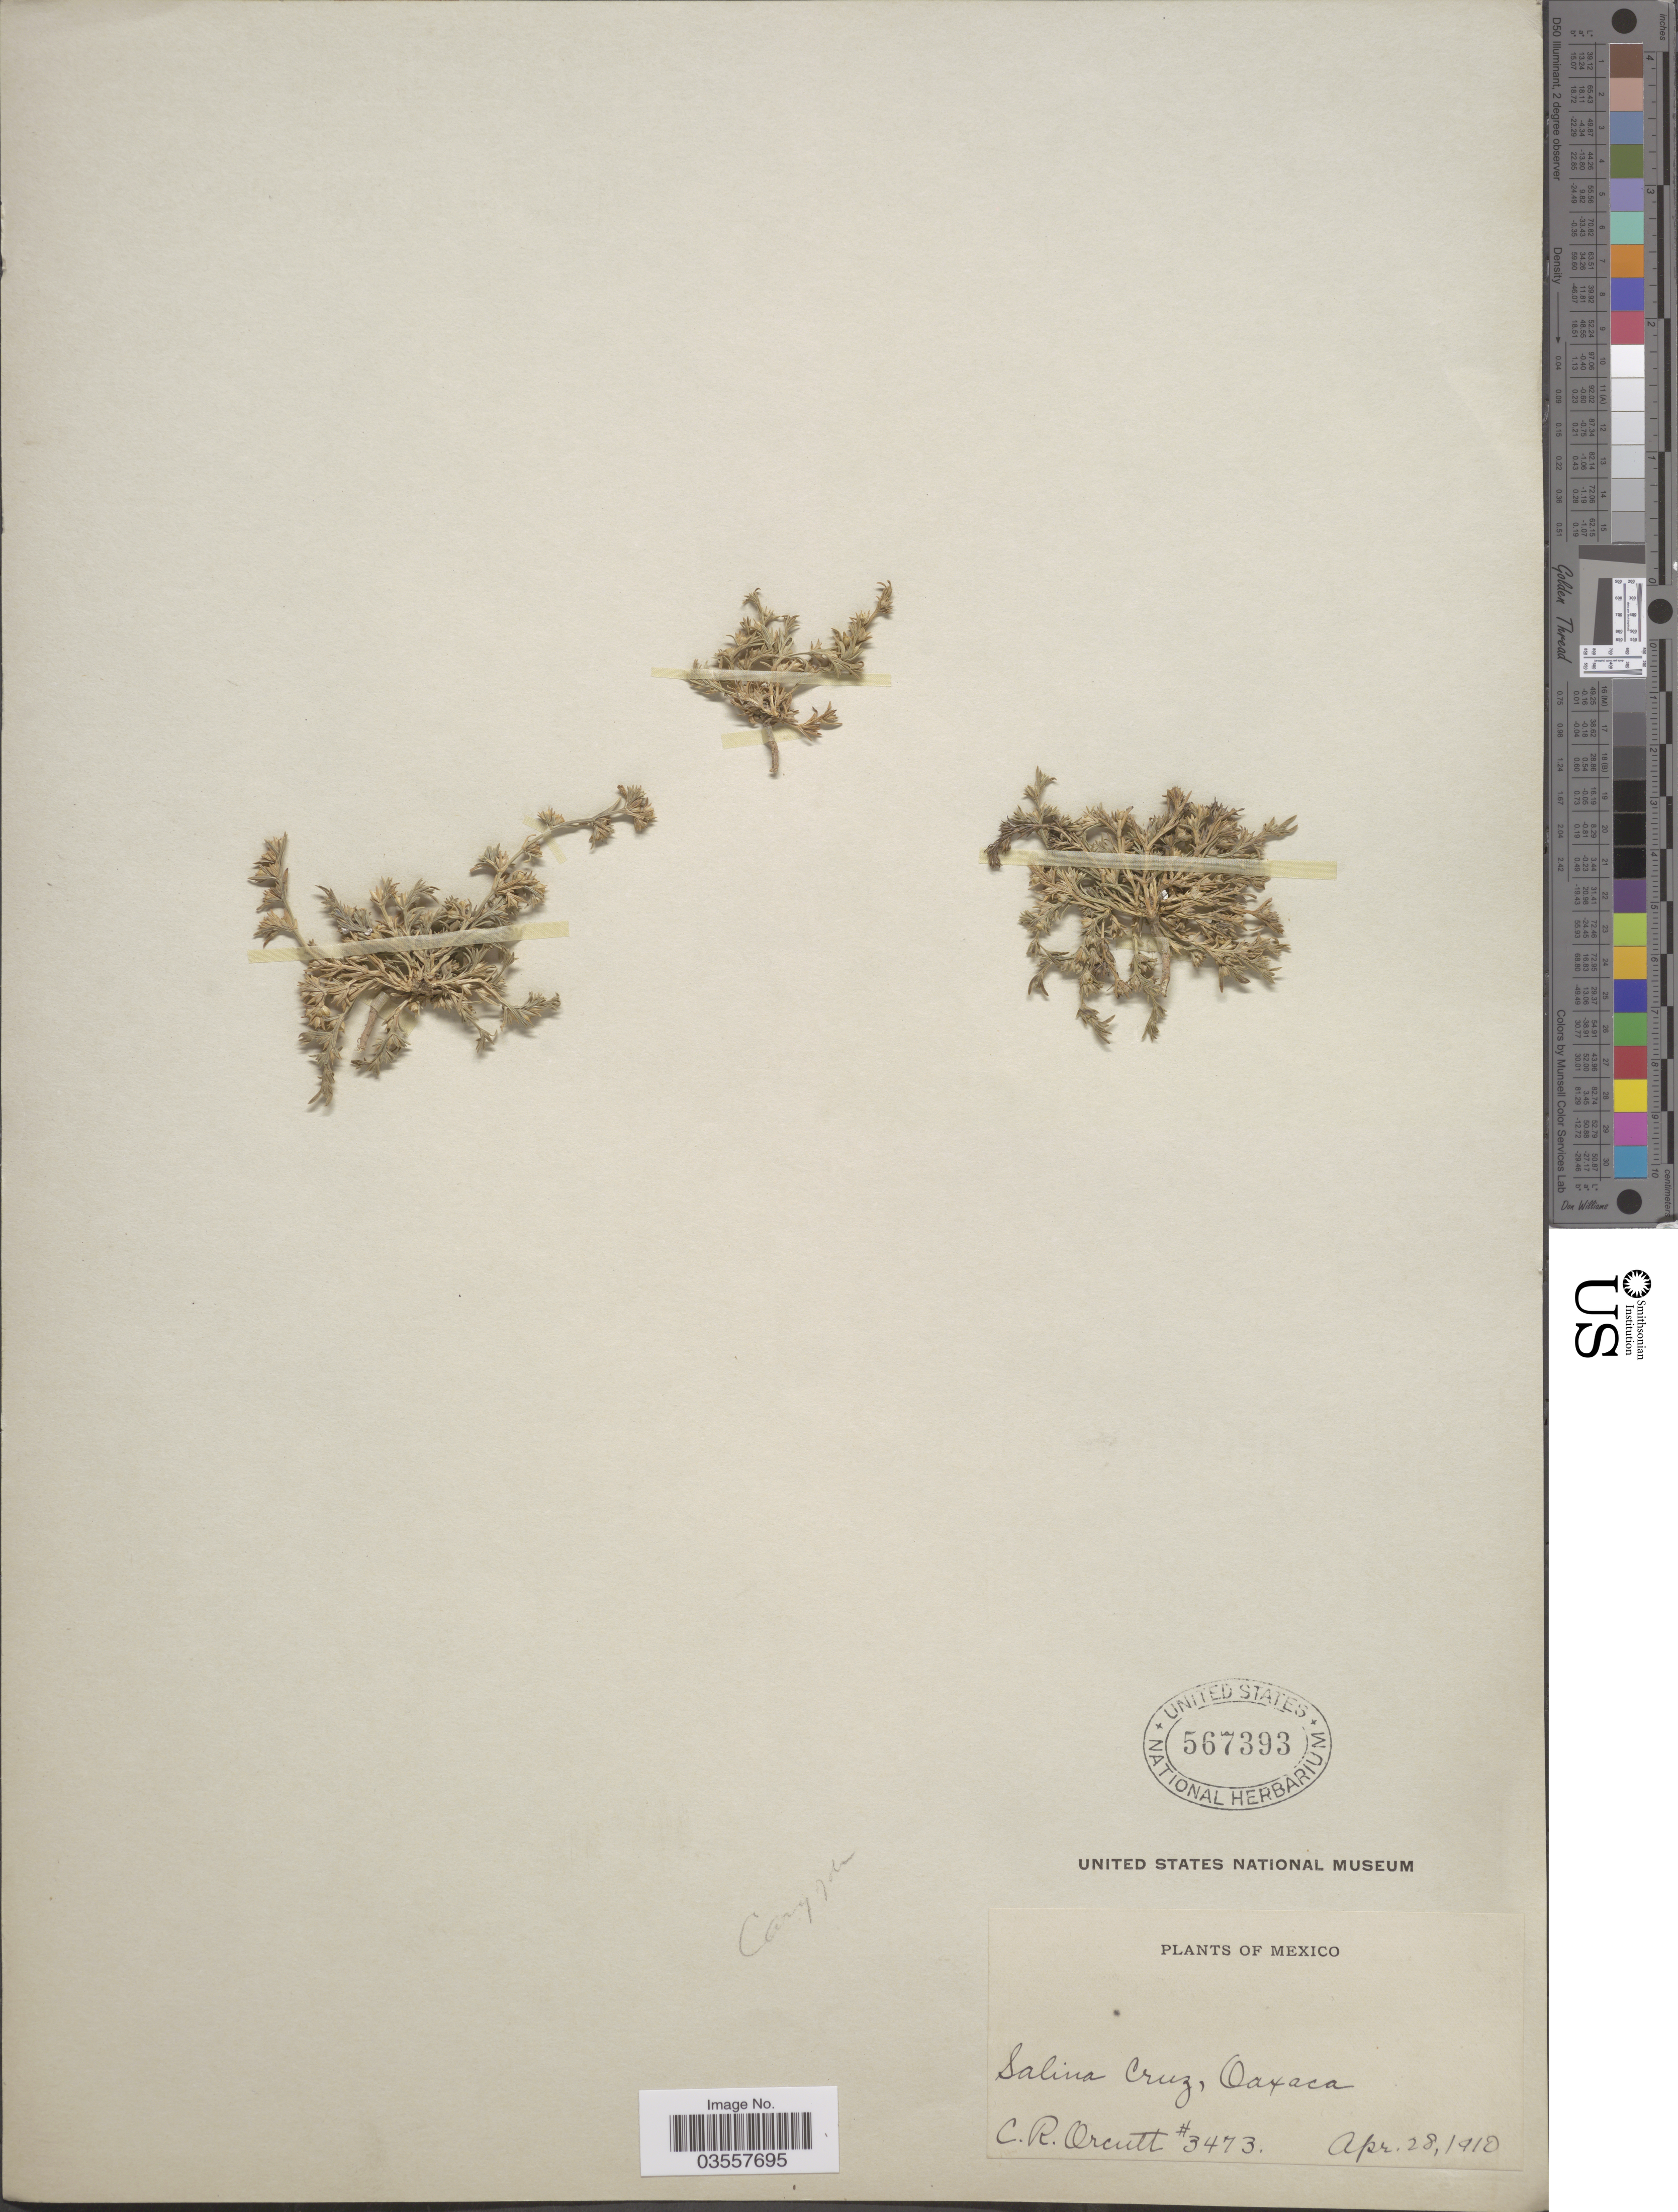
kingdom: Plantae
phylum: Tracheophyta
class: Magnoliopsida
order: Caryophyllales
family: Caryophyllaceae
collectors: C. R. Orcutt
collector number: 3473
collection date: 1910-04-28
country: Mexico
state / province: Oaxaca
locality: Salina Cruz.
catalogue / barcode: US 567393